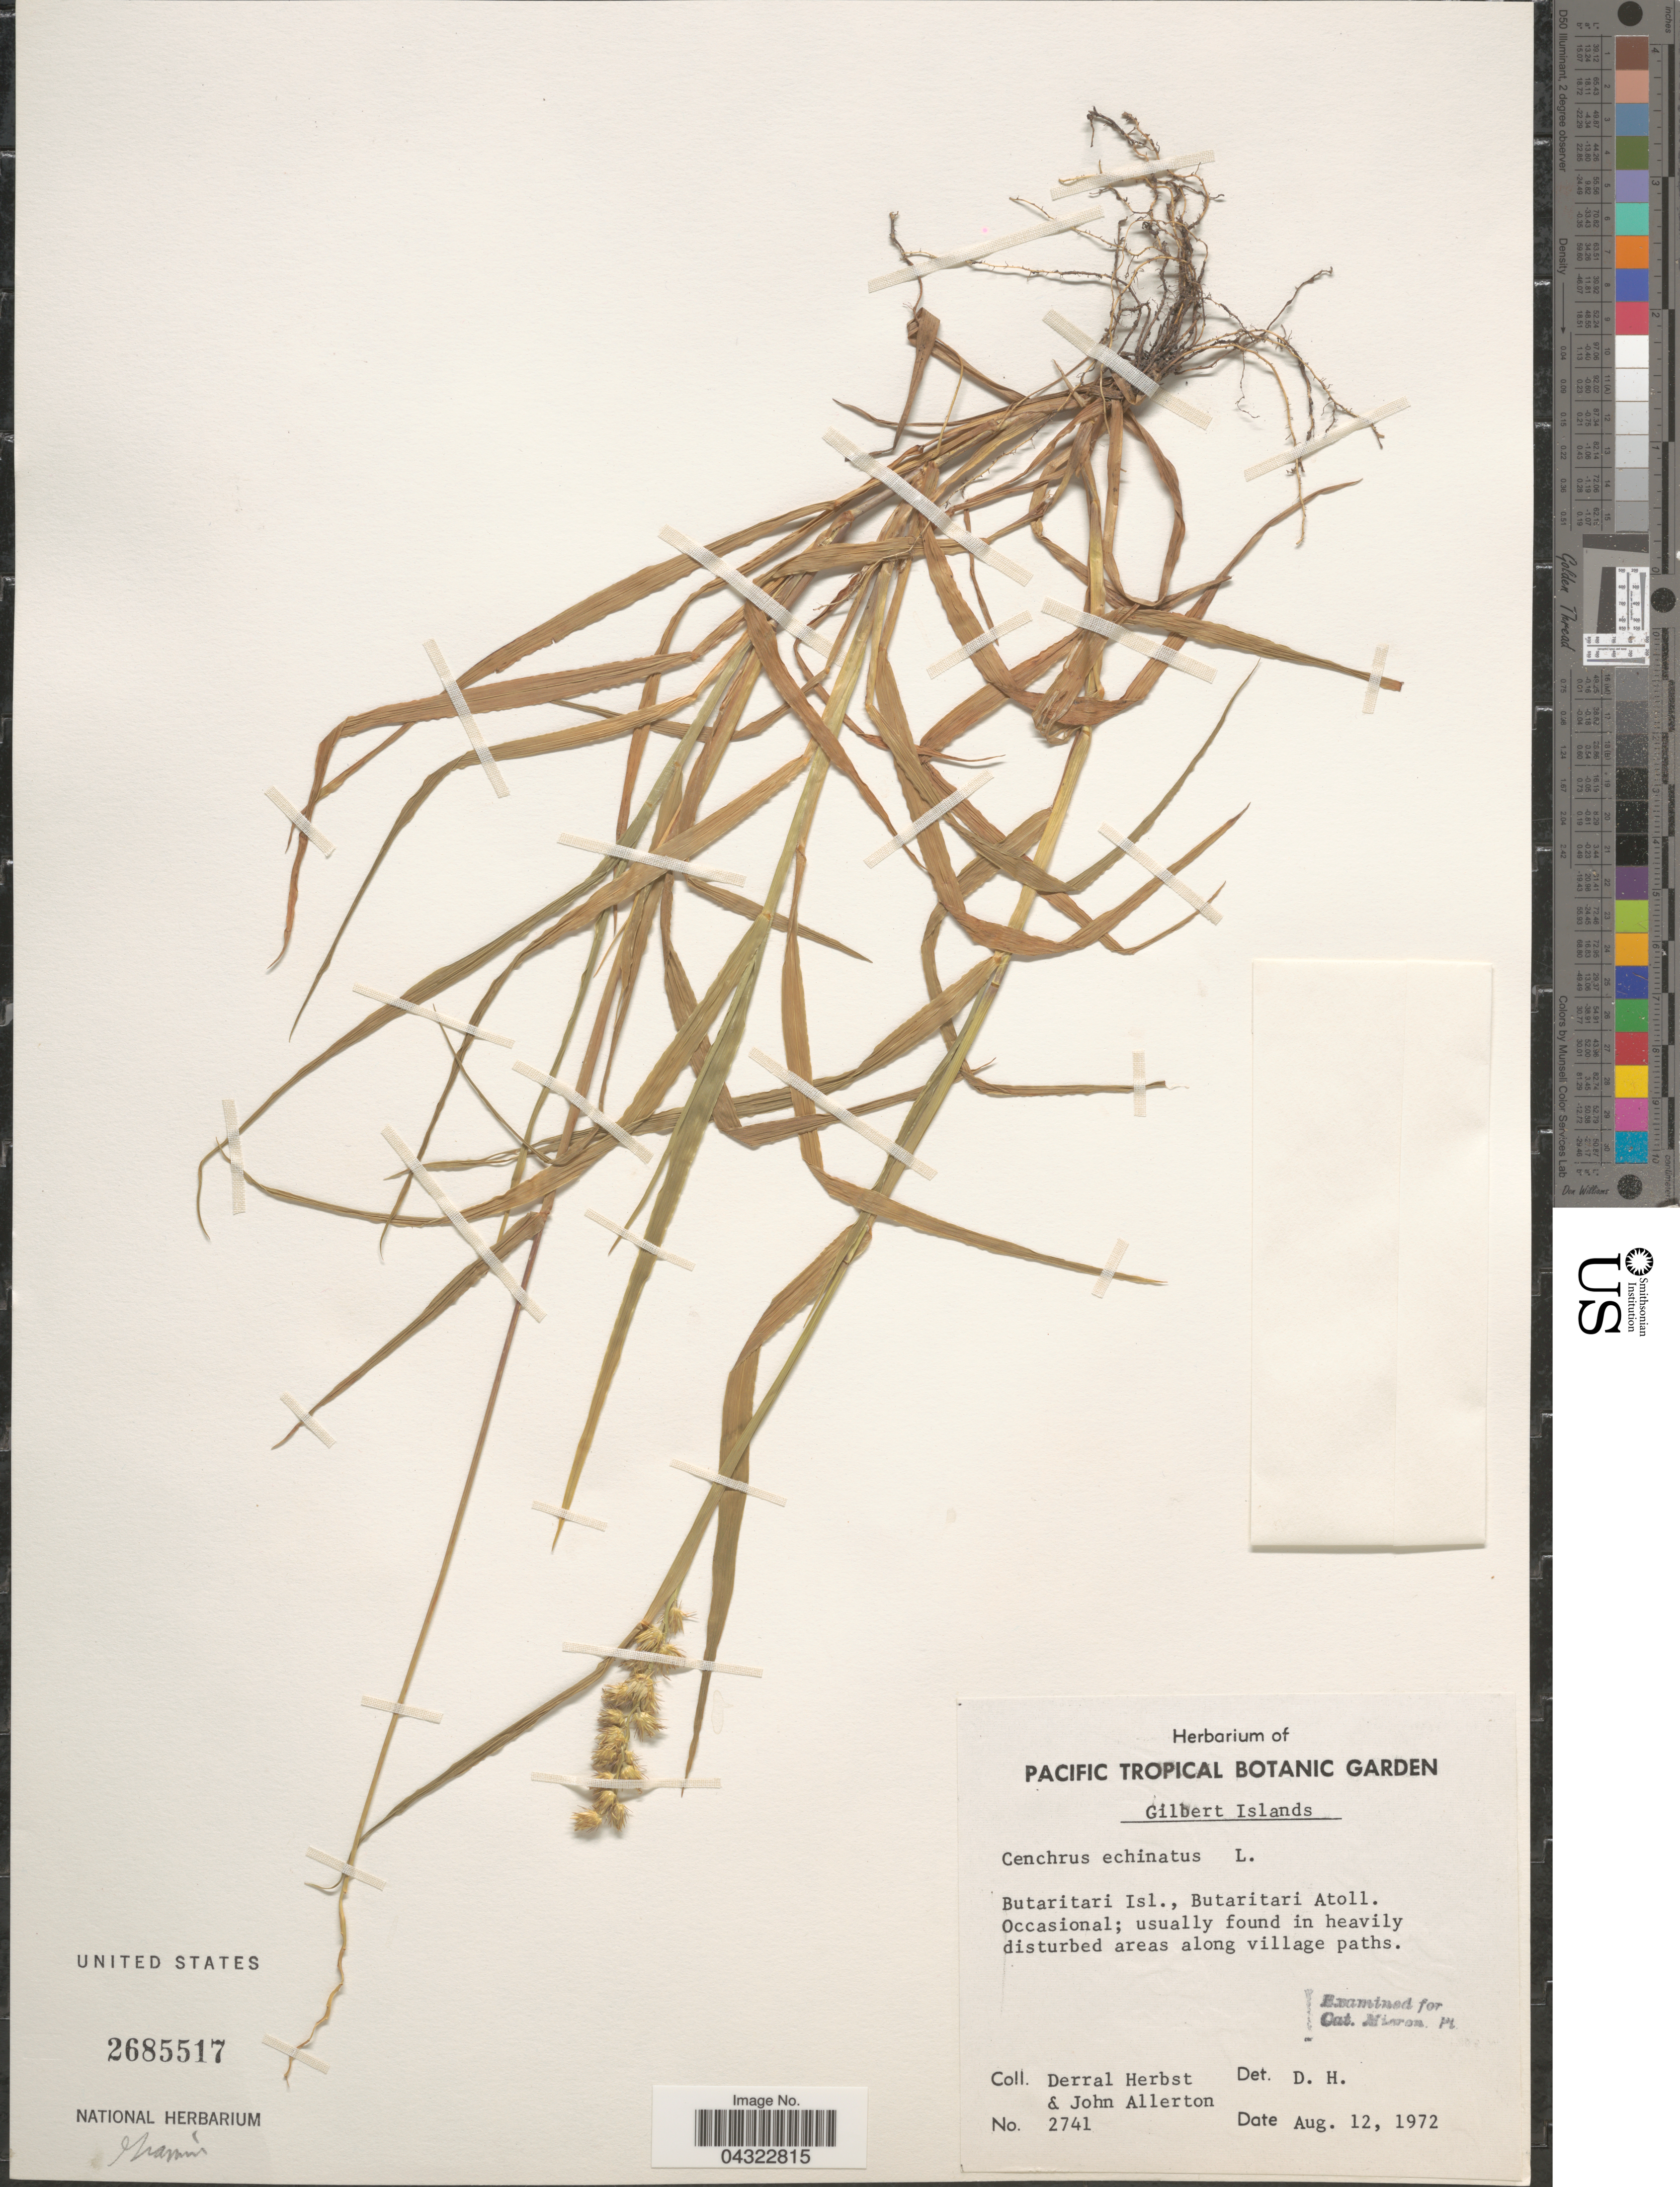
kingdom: Plantae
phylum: Tracheophyta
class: Liliopsida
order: Poales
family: Poaceae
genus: Cenchrus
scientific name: Cenchrus echinatus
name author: L.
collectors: D. R. Herbst & J. Allerton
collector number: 2741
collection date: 1972-08-12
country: Kiribati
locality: Gilbert Islands. Butaritari Isl., Butaritari Atoll.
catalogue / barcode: US 2685517